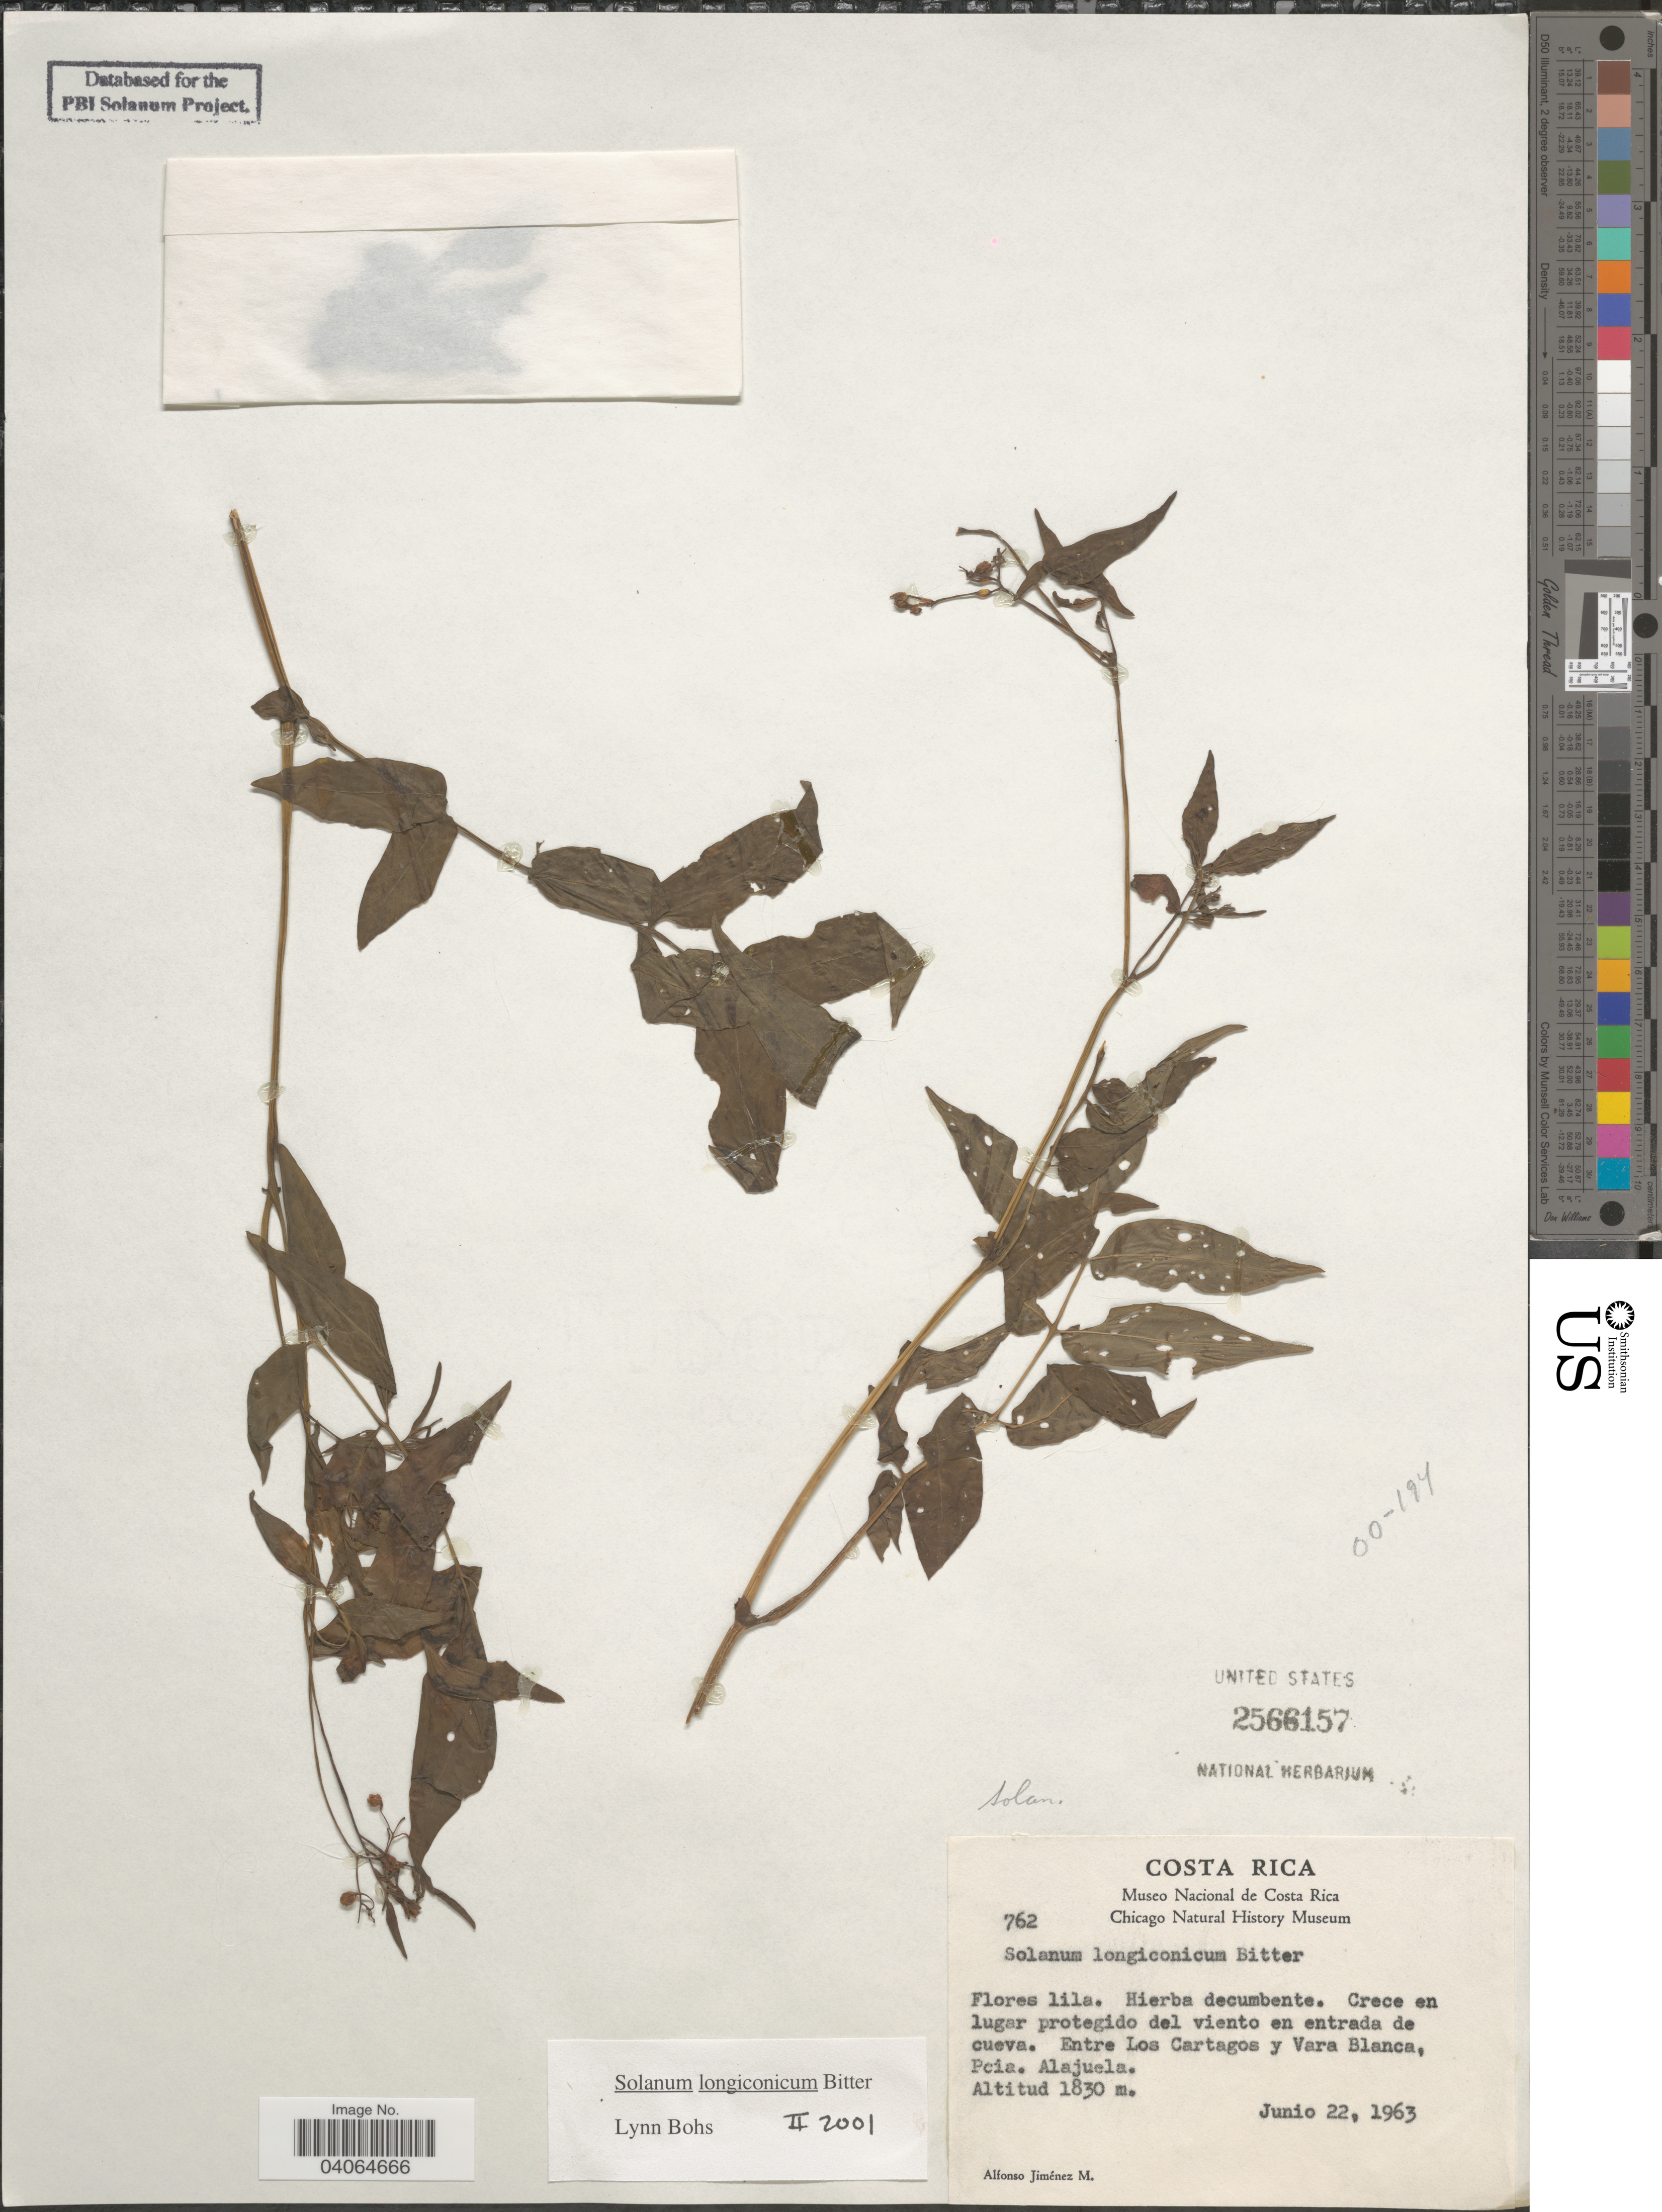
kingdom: Plantae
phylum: Tracheophyta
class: Magnoliopsida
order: Solanales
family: Solanaceae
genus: Solanum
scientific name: Solanum longiconicum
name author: Bitter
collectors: A. Jimenez M.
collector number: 762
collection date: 1963-06-22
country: Costa Rica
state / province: Alajuela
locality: Entre Los Cartagos y Vara Blanca.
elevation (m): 1830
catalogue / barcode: US 2566157